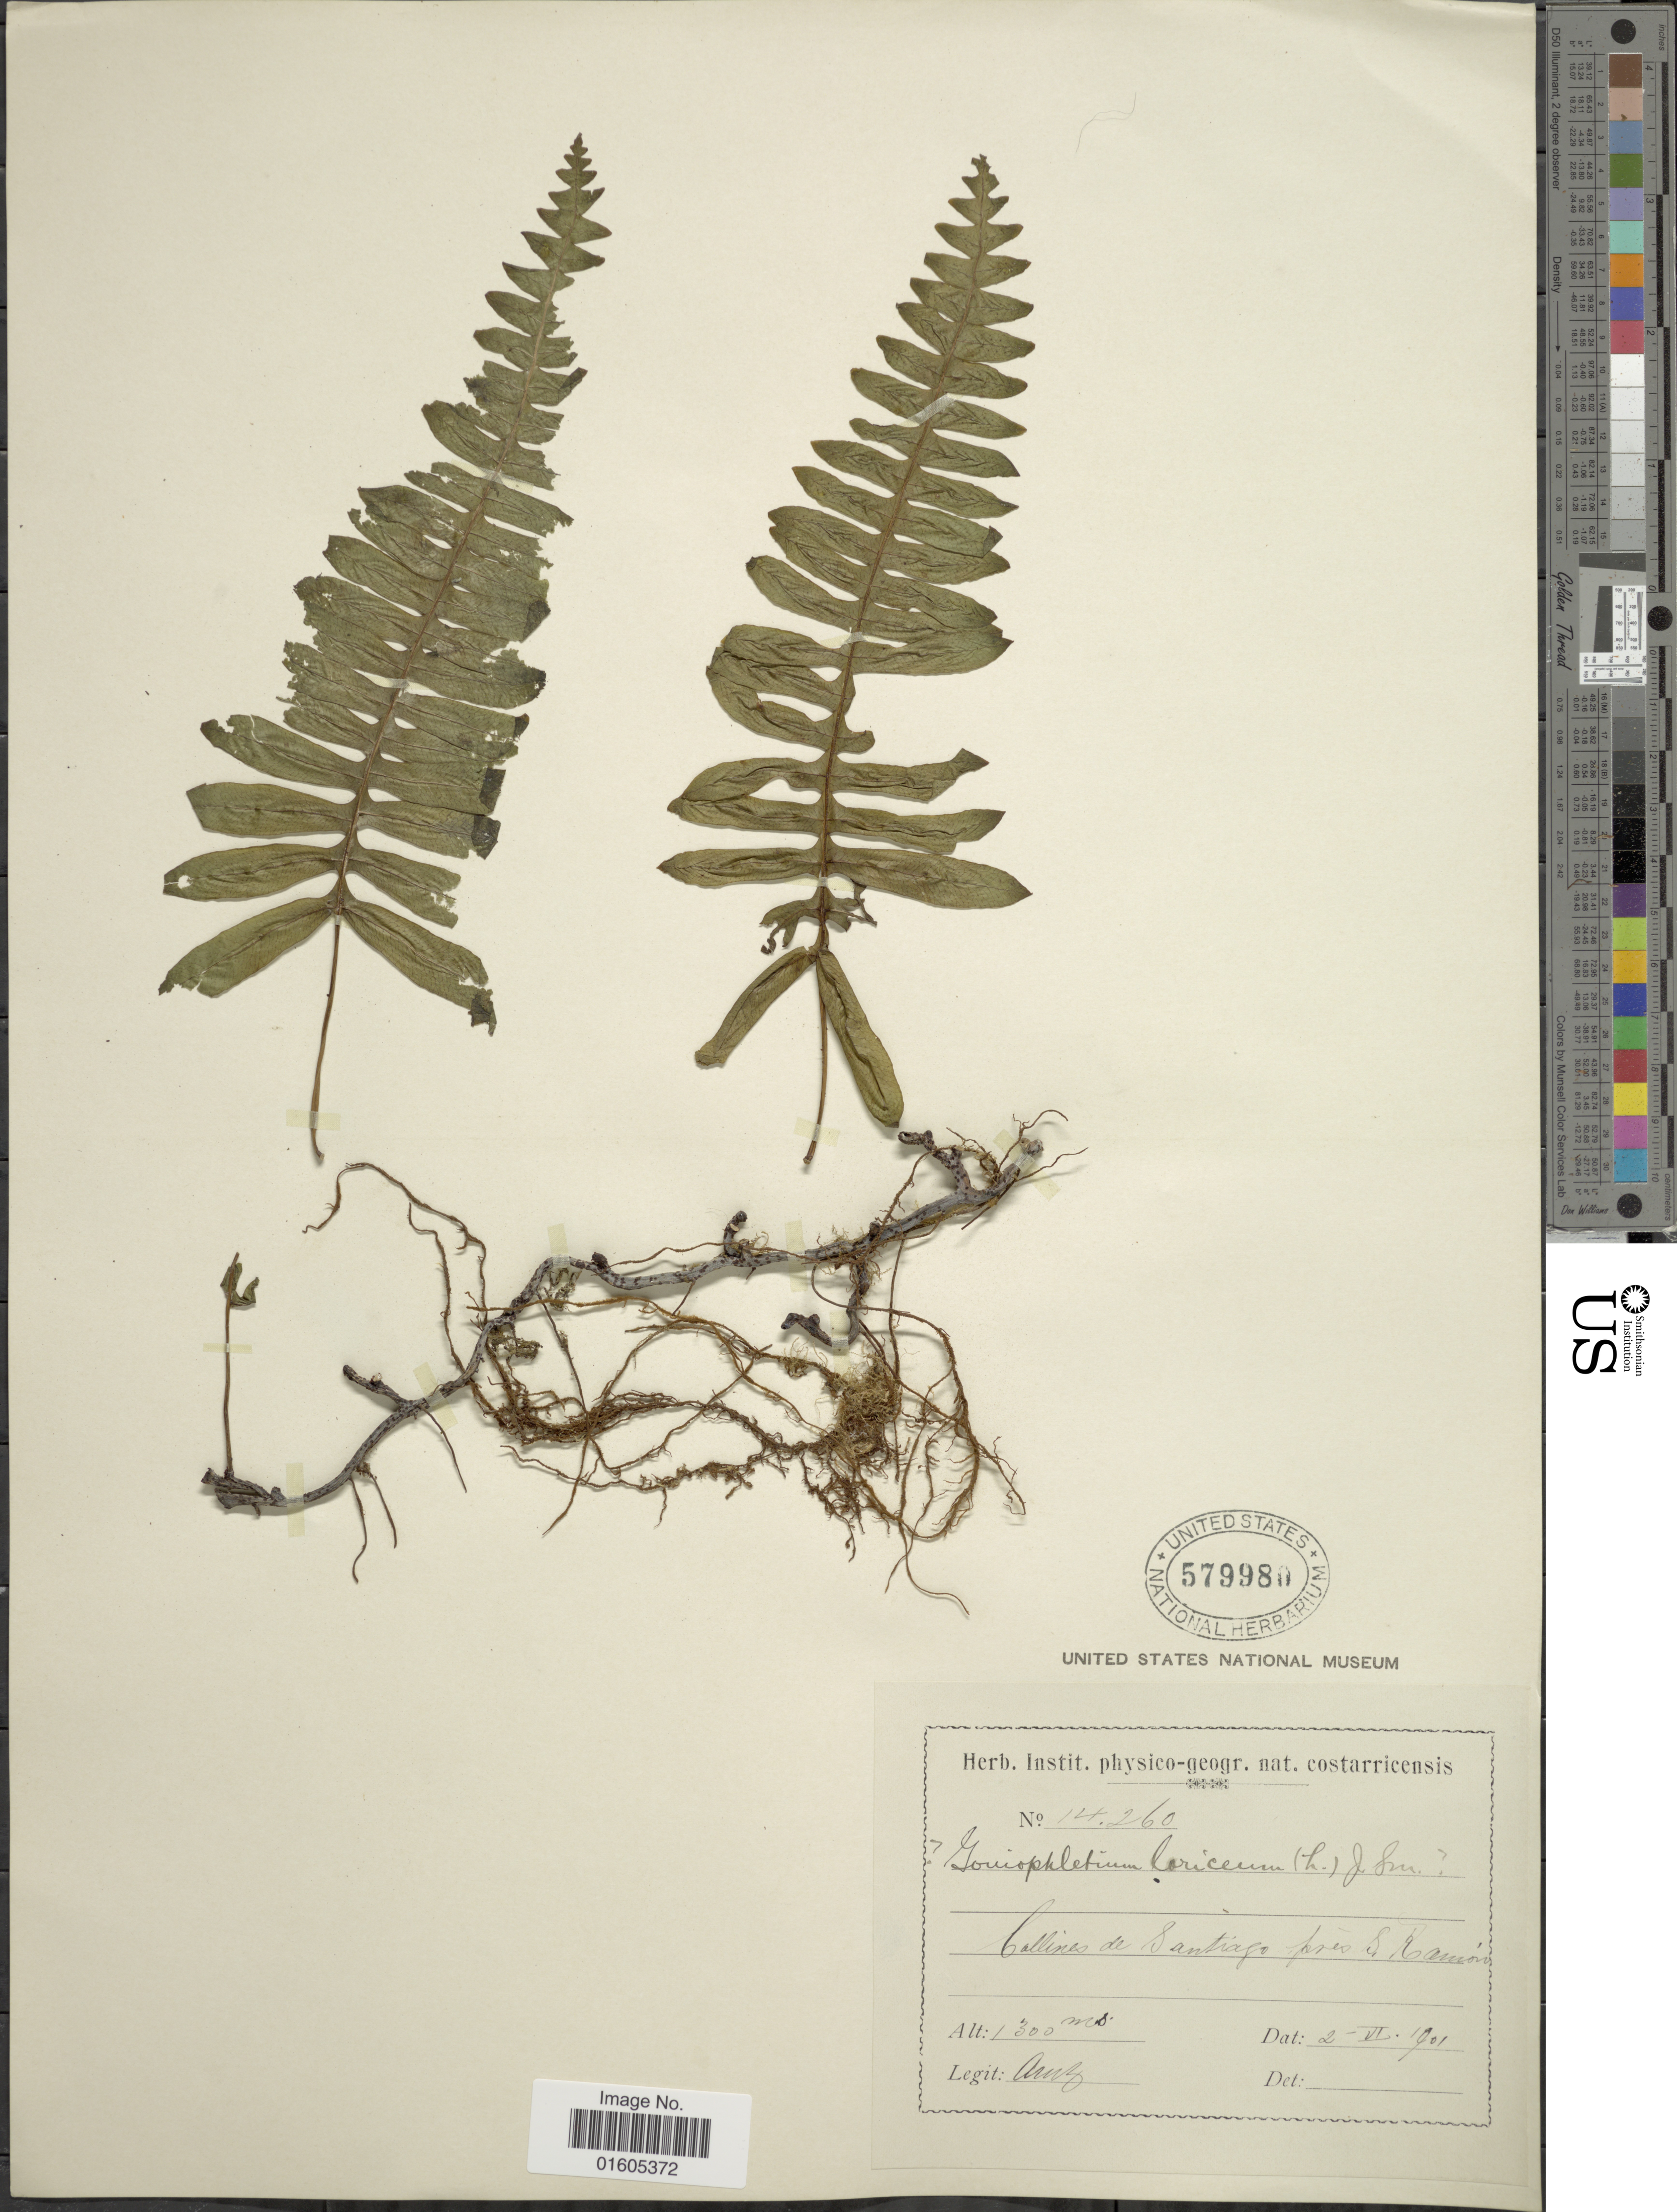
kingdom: Plantae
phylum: Tracheophyta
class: Polypodiopsida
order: Polypodiales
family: Polypodiaceae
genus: Serpocaulon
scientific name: Serpocaulon ptilorhizon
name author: (Christ) A.R. Sm.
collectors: A. Brenes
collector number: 14260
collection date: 1901-06-02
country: Costa Rica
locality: Collines de Santiago près S Ramón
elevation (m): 1300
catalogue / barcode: US 579980